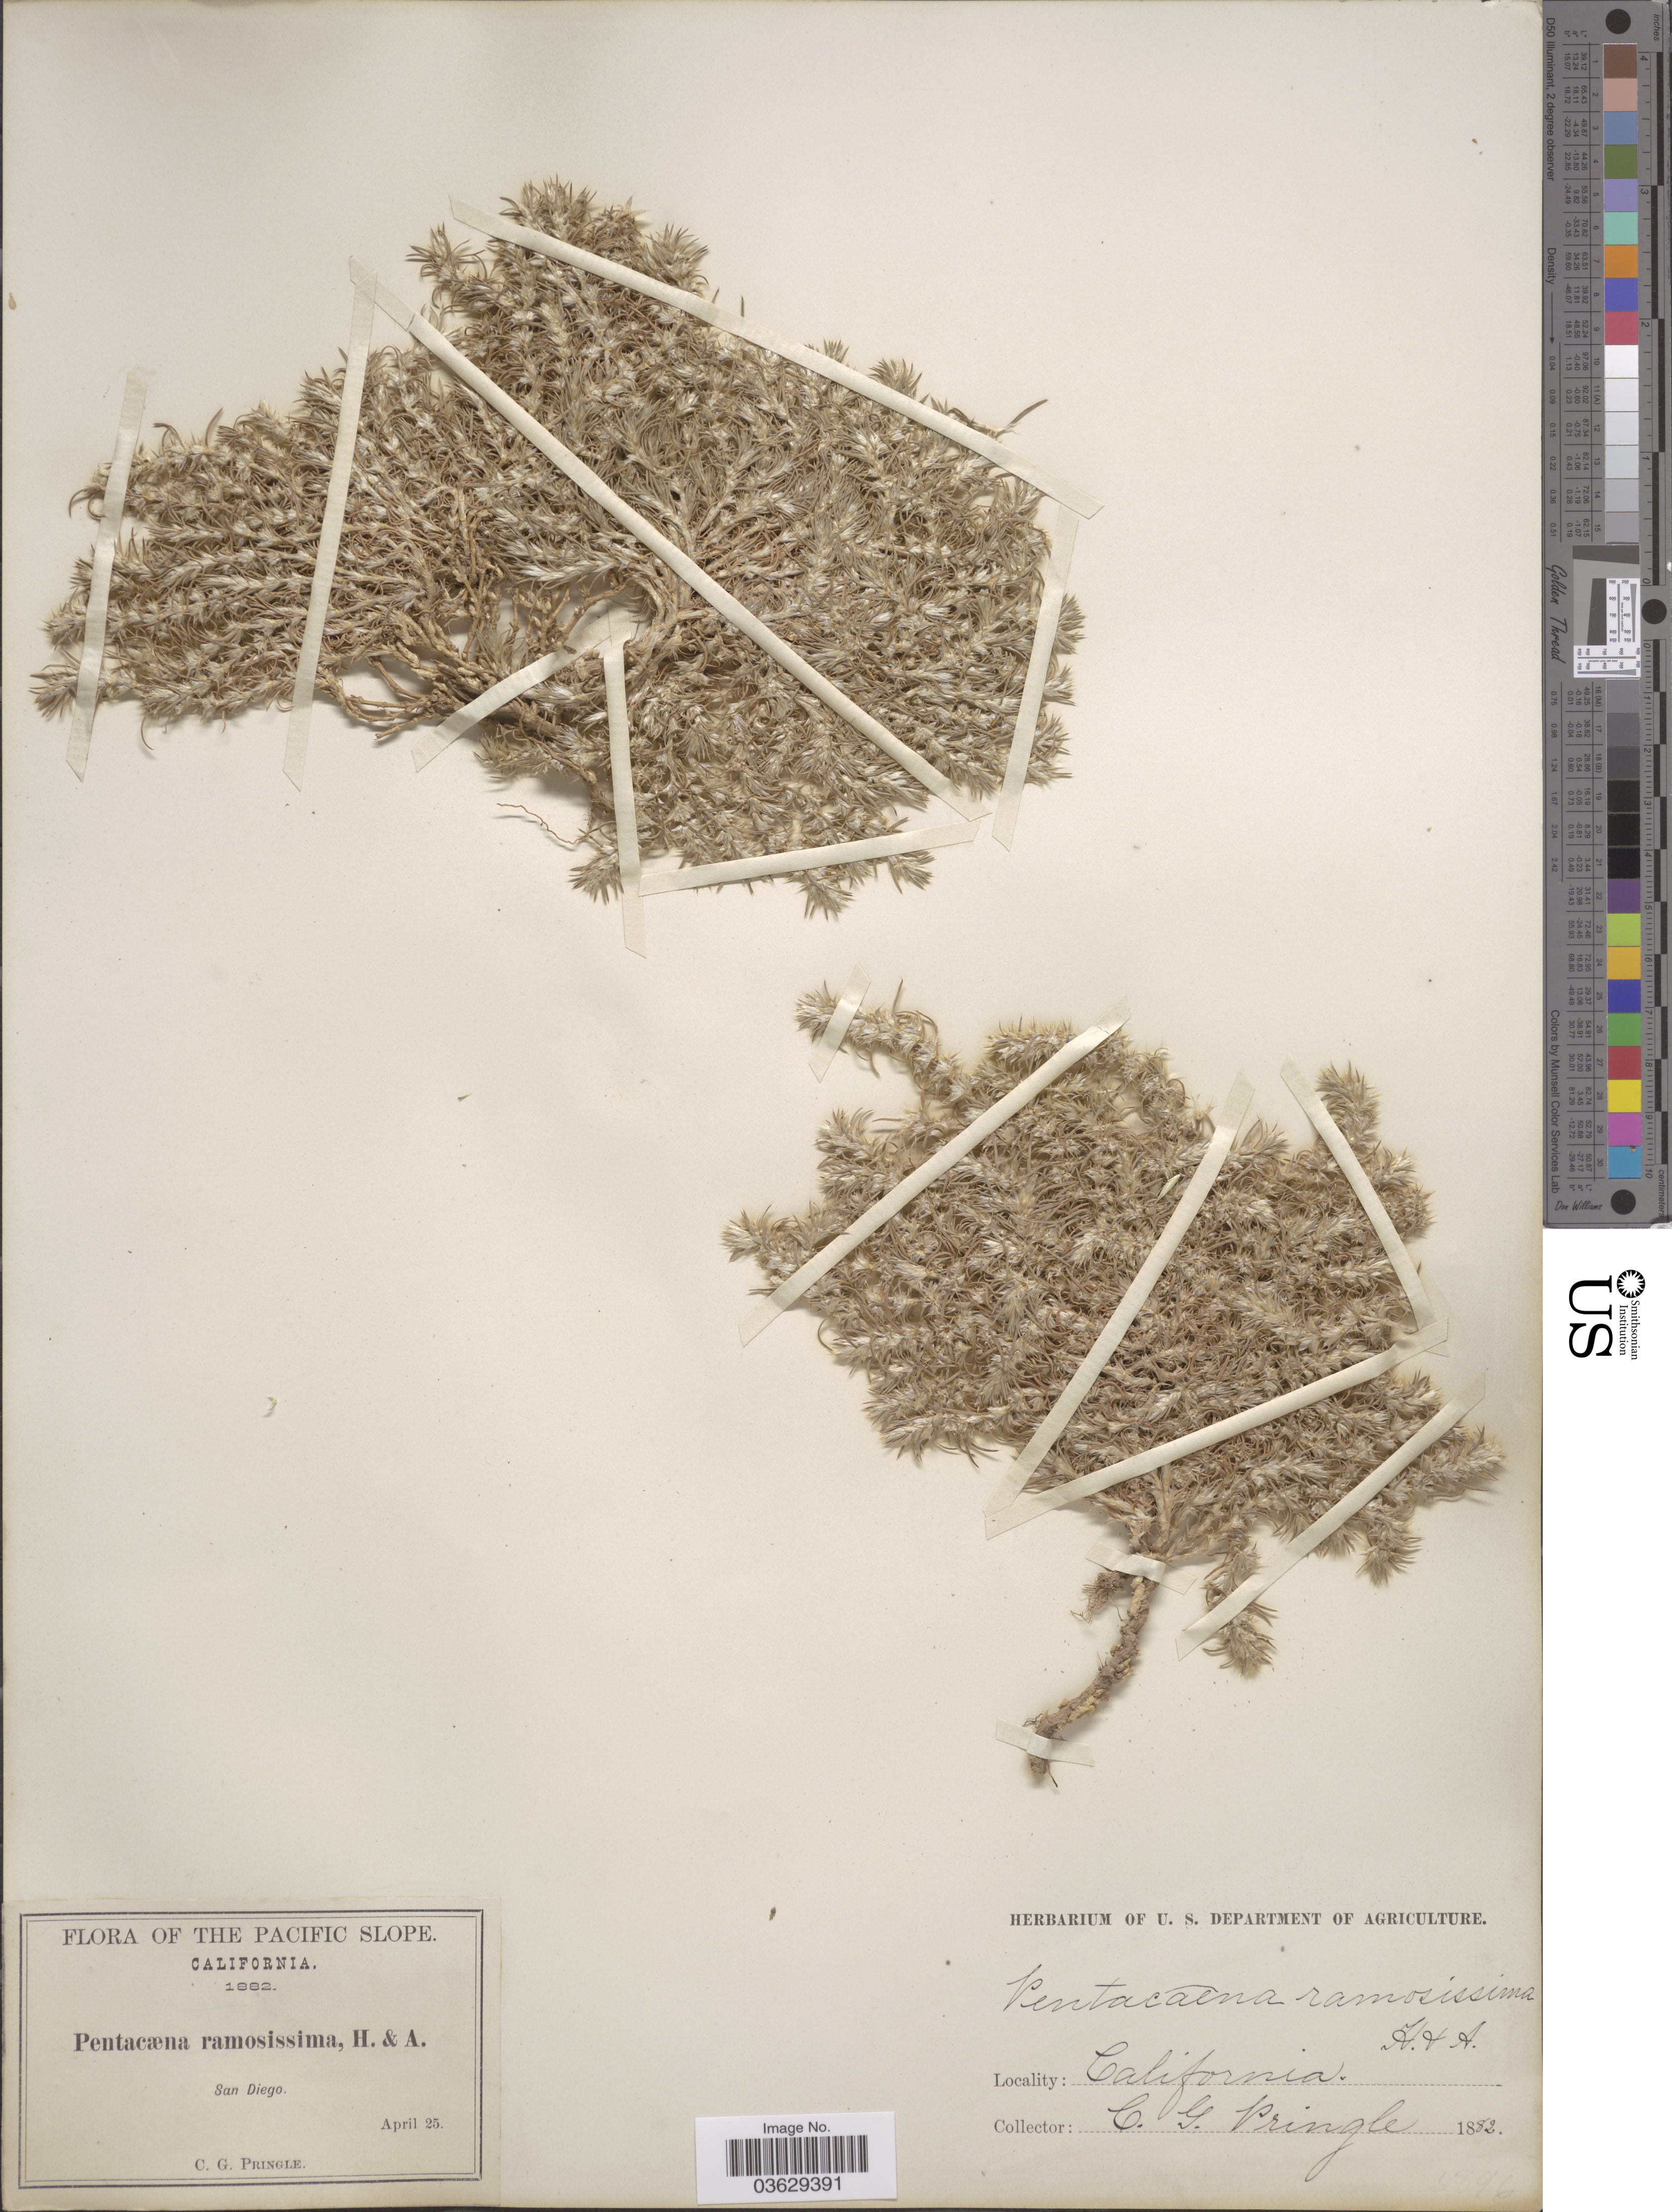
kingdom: Plantae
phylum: Tracheophyta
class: Magnoliopsida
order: Caryophyllales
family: Caryophyllaceae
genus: Cardionema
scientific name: Cardionema ramosissimum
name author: (Weinm.) A. Nelson & J.F. Macbr.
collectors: C. G. Pringle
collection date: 1882-04-25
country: United States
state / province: California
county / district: San Diego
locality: The Pacific Slope. San Diego.